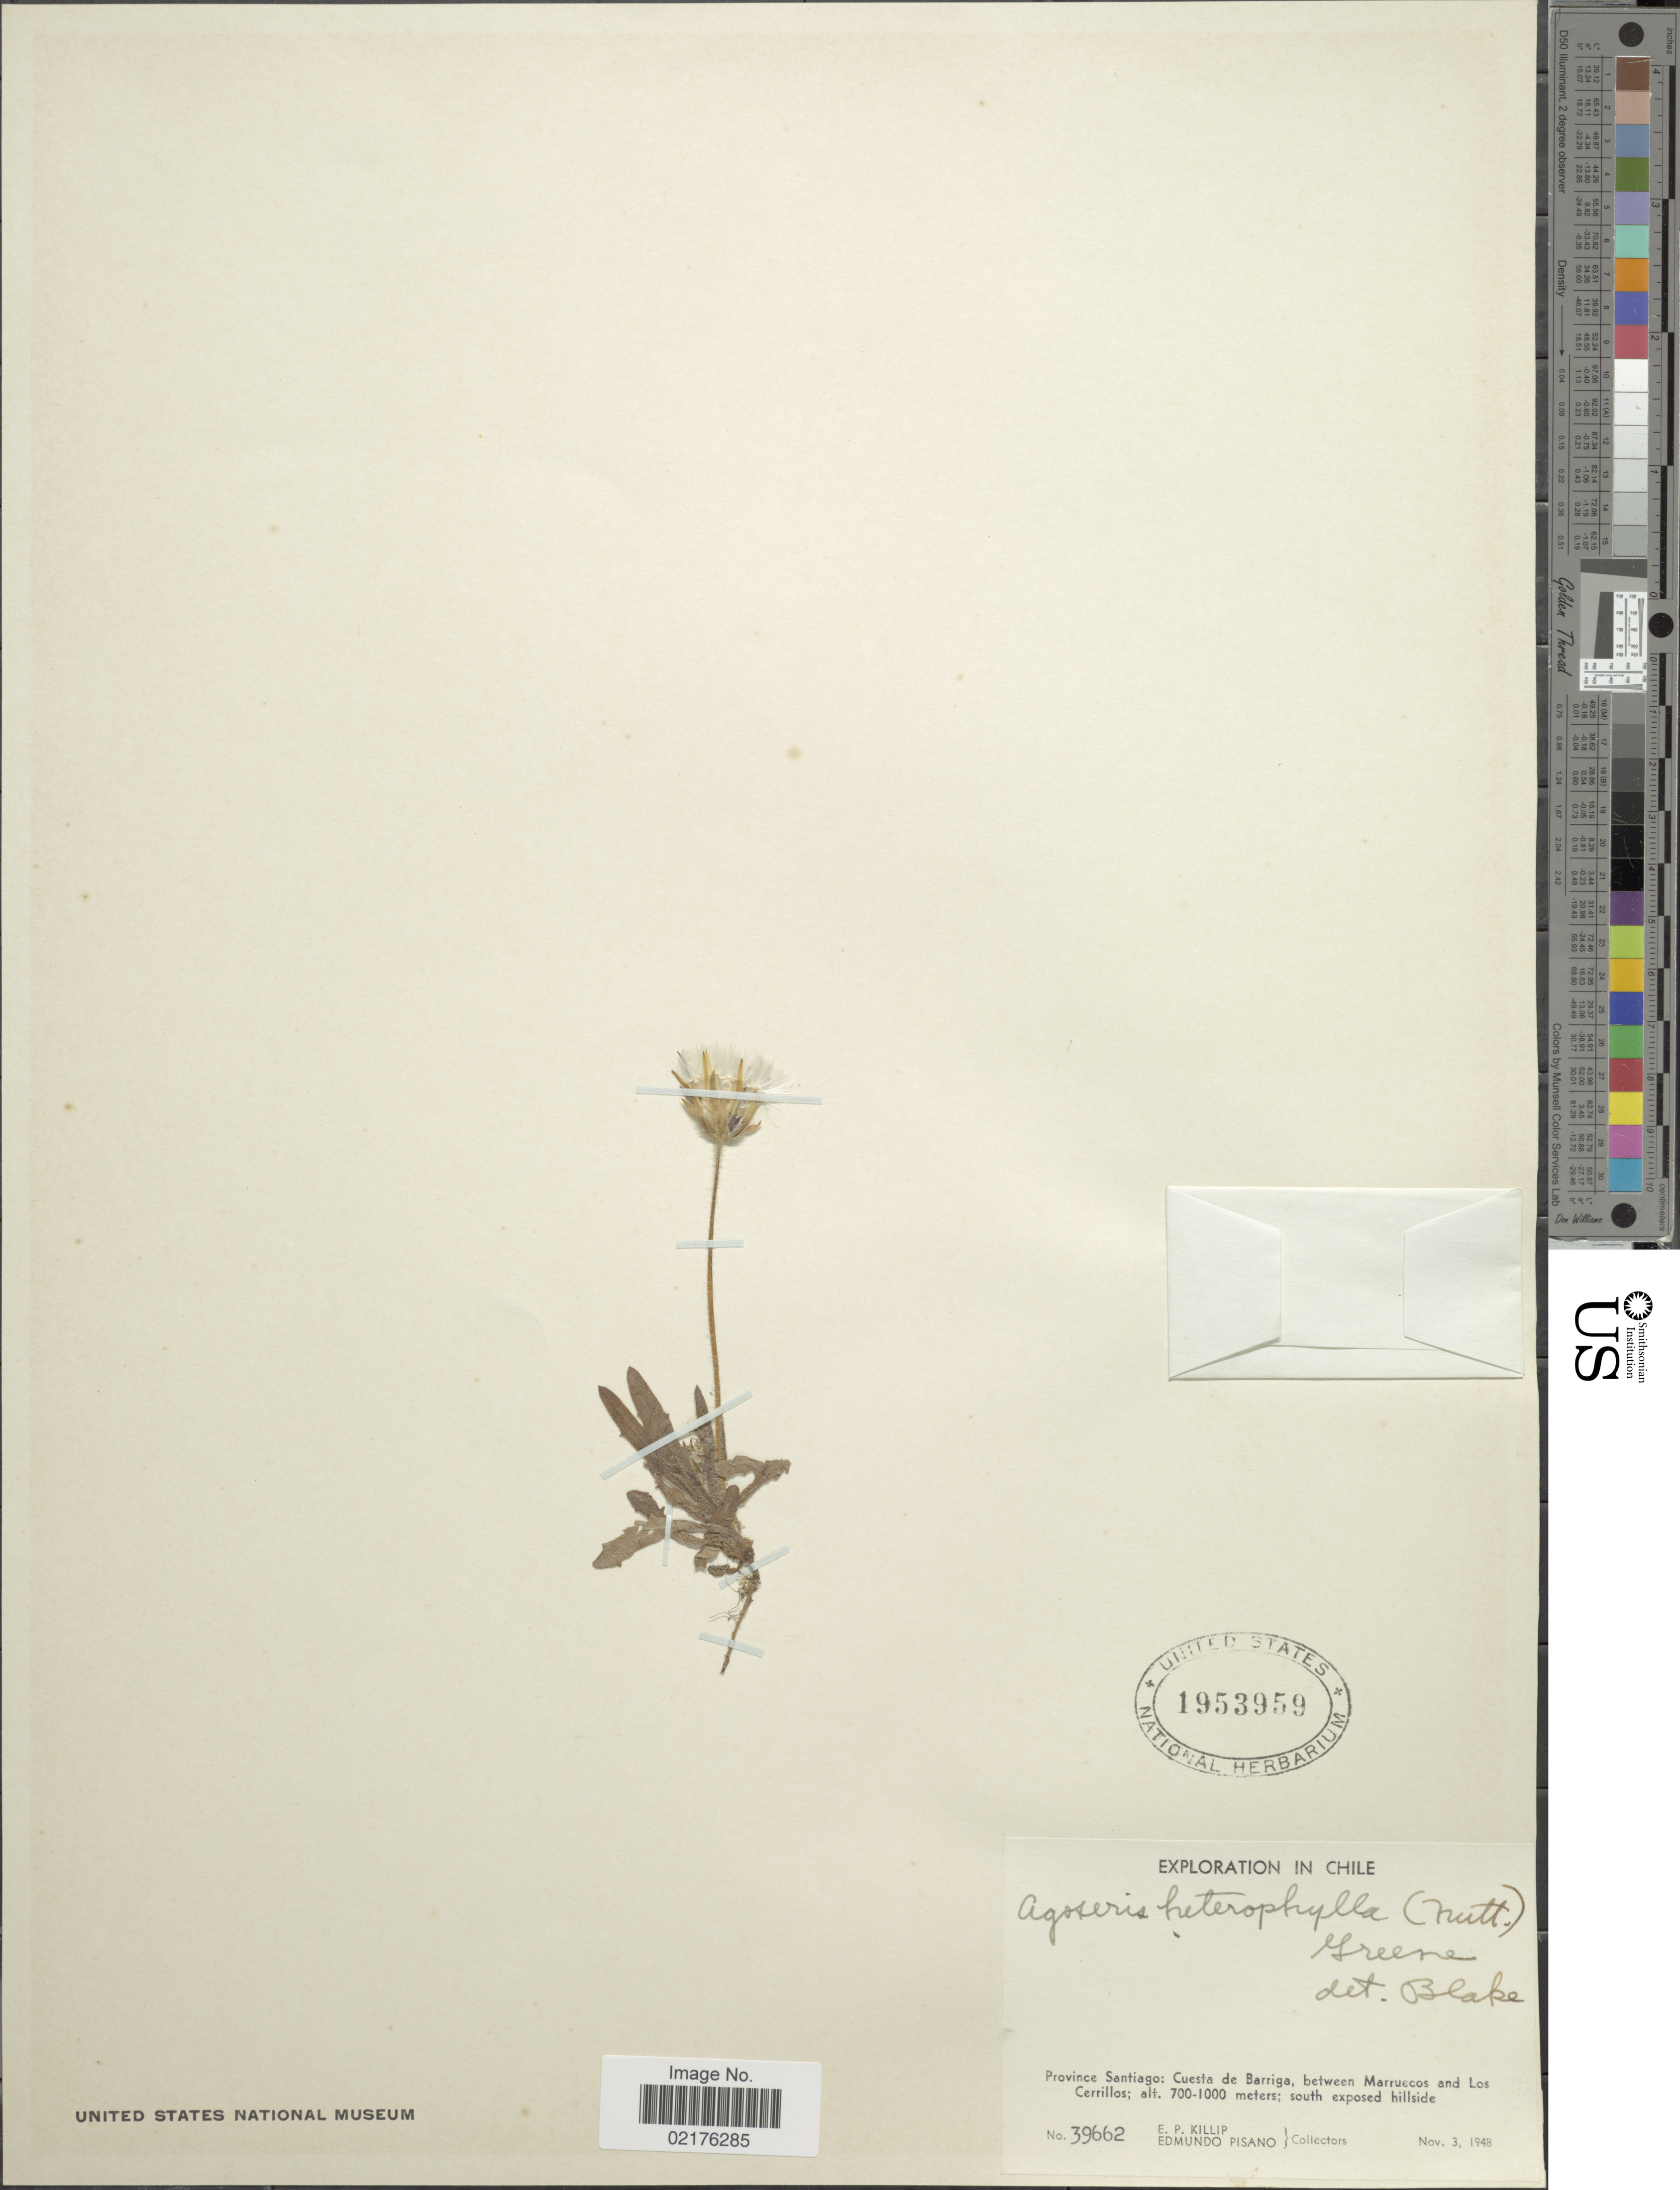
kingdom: Plantae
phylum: Tracheophyta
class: Magnoliopsida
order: Asterales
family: Asteraceae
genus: Agoseris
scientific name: Agoseris heterophylla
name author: (Nutt.) Greene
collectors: E. P. Killip & E. Pisano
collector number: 39662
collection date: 1948-11-03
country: Chile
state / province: Región Metropolitana (RM)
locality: Province Santiago: Cuesta de Barriga, between Marruecois and Los Cerrillos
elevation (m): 700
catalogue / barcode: US 1953959